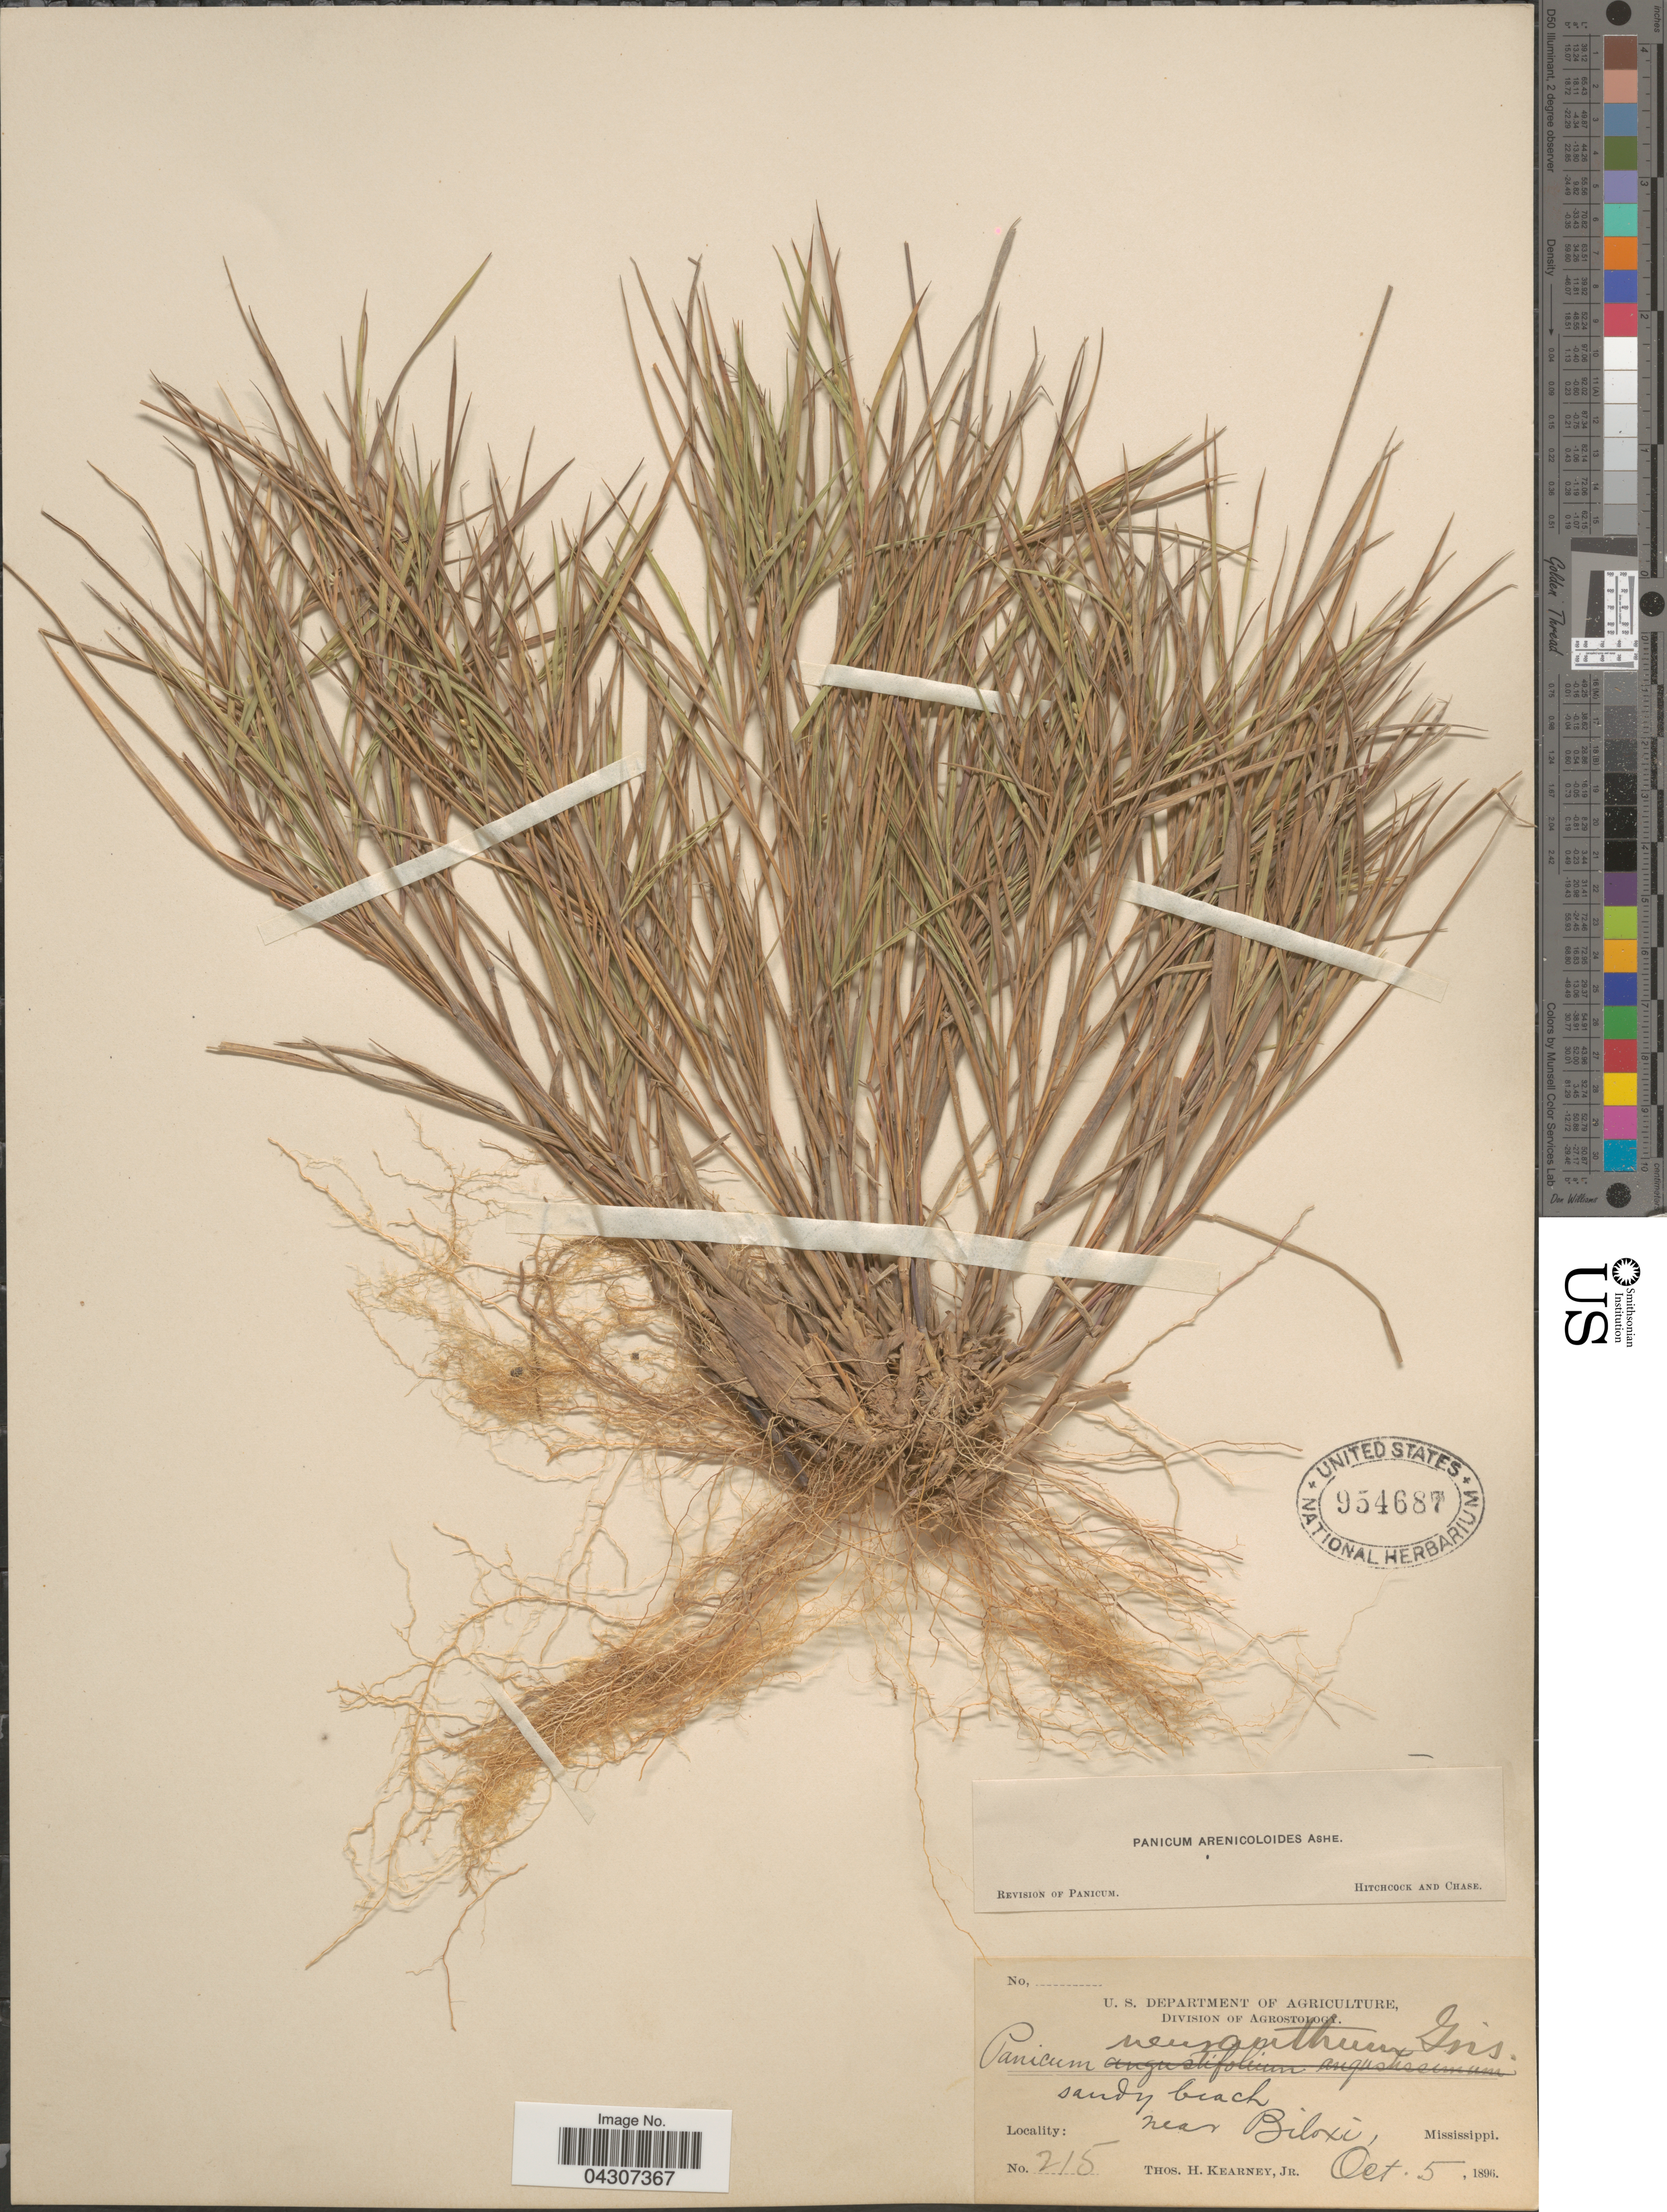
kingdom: Plantae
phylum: Tracheophyta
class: Liliopsida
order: Poales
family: Poaceae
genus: Dichanthelium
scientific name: Dichanthelium aciculare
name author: (Desv. ex Poir.) Gould & C.A. Clark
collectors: T. H. Kearney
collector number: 215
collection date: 1896-10-05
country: United States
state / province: Mississippi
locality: Sandy beach near Biloxi.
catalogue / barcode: US 954687